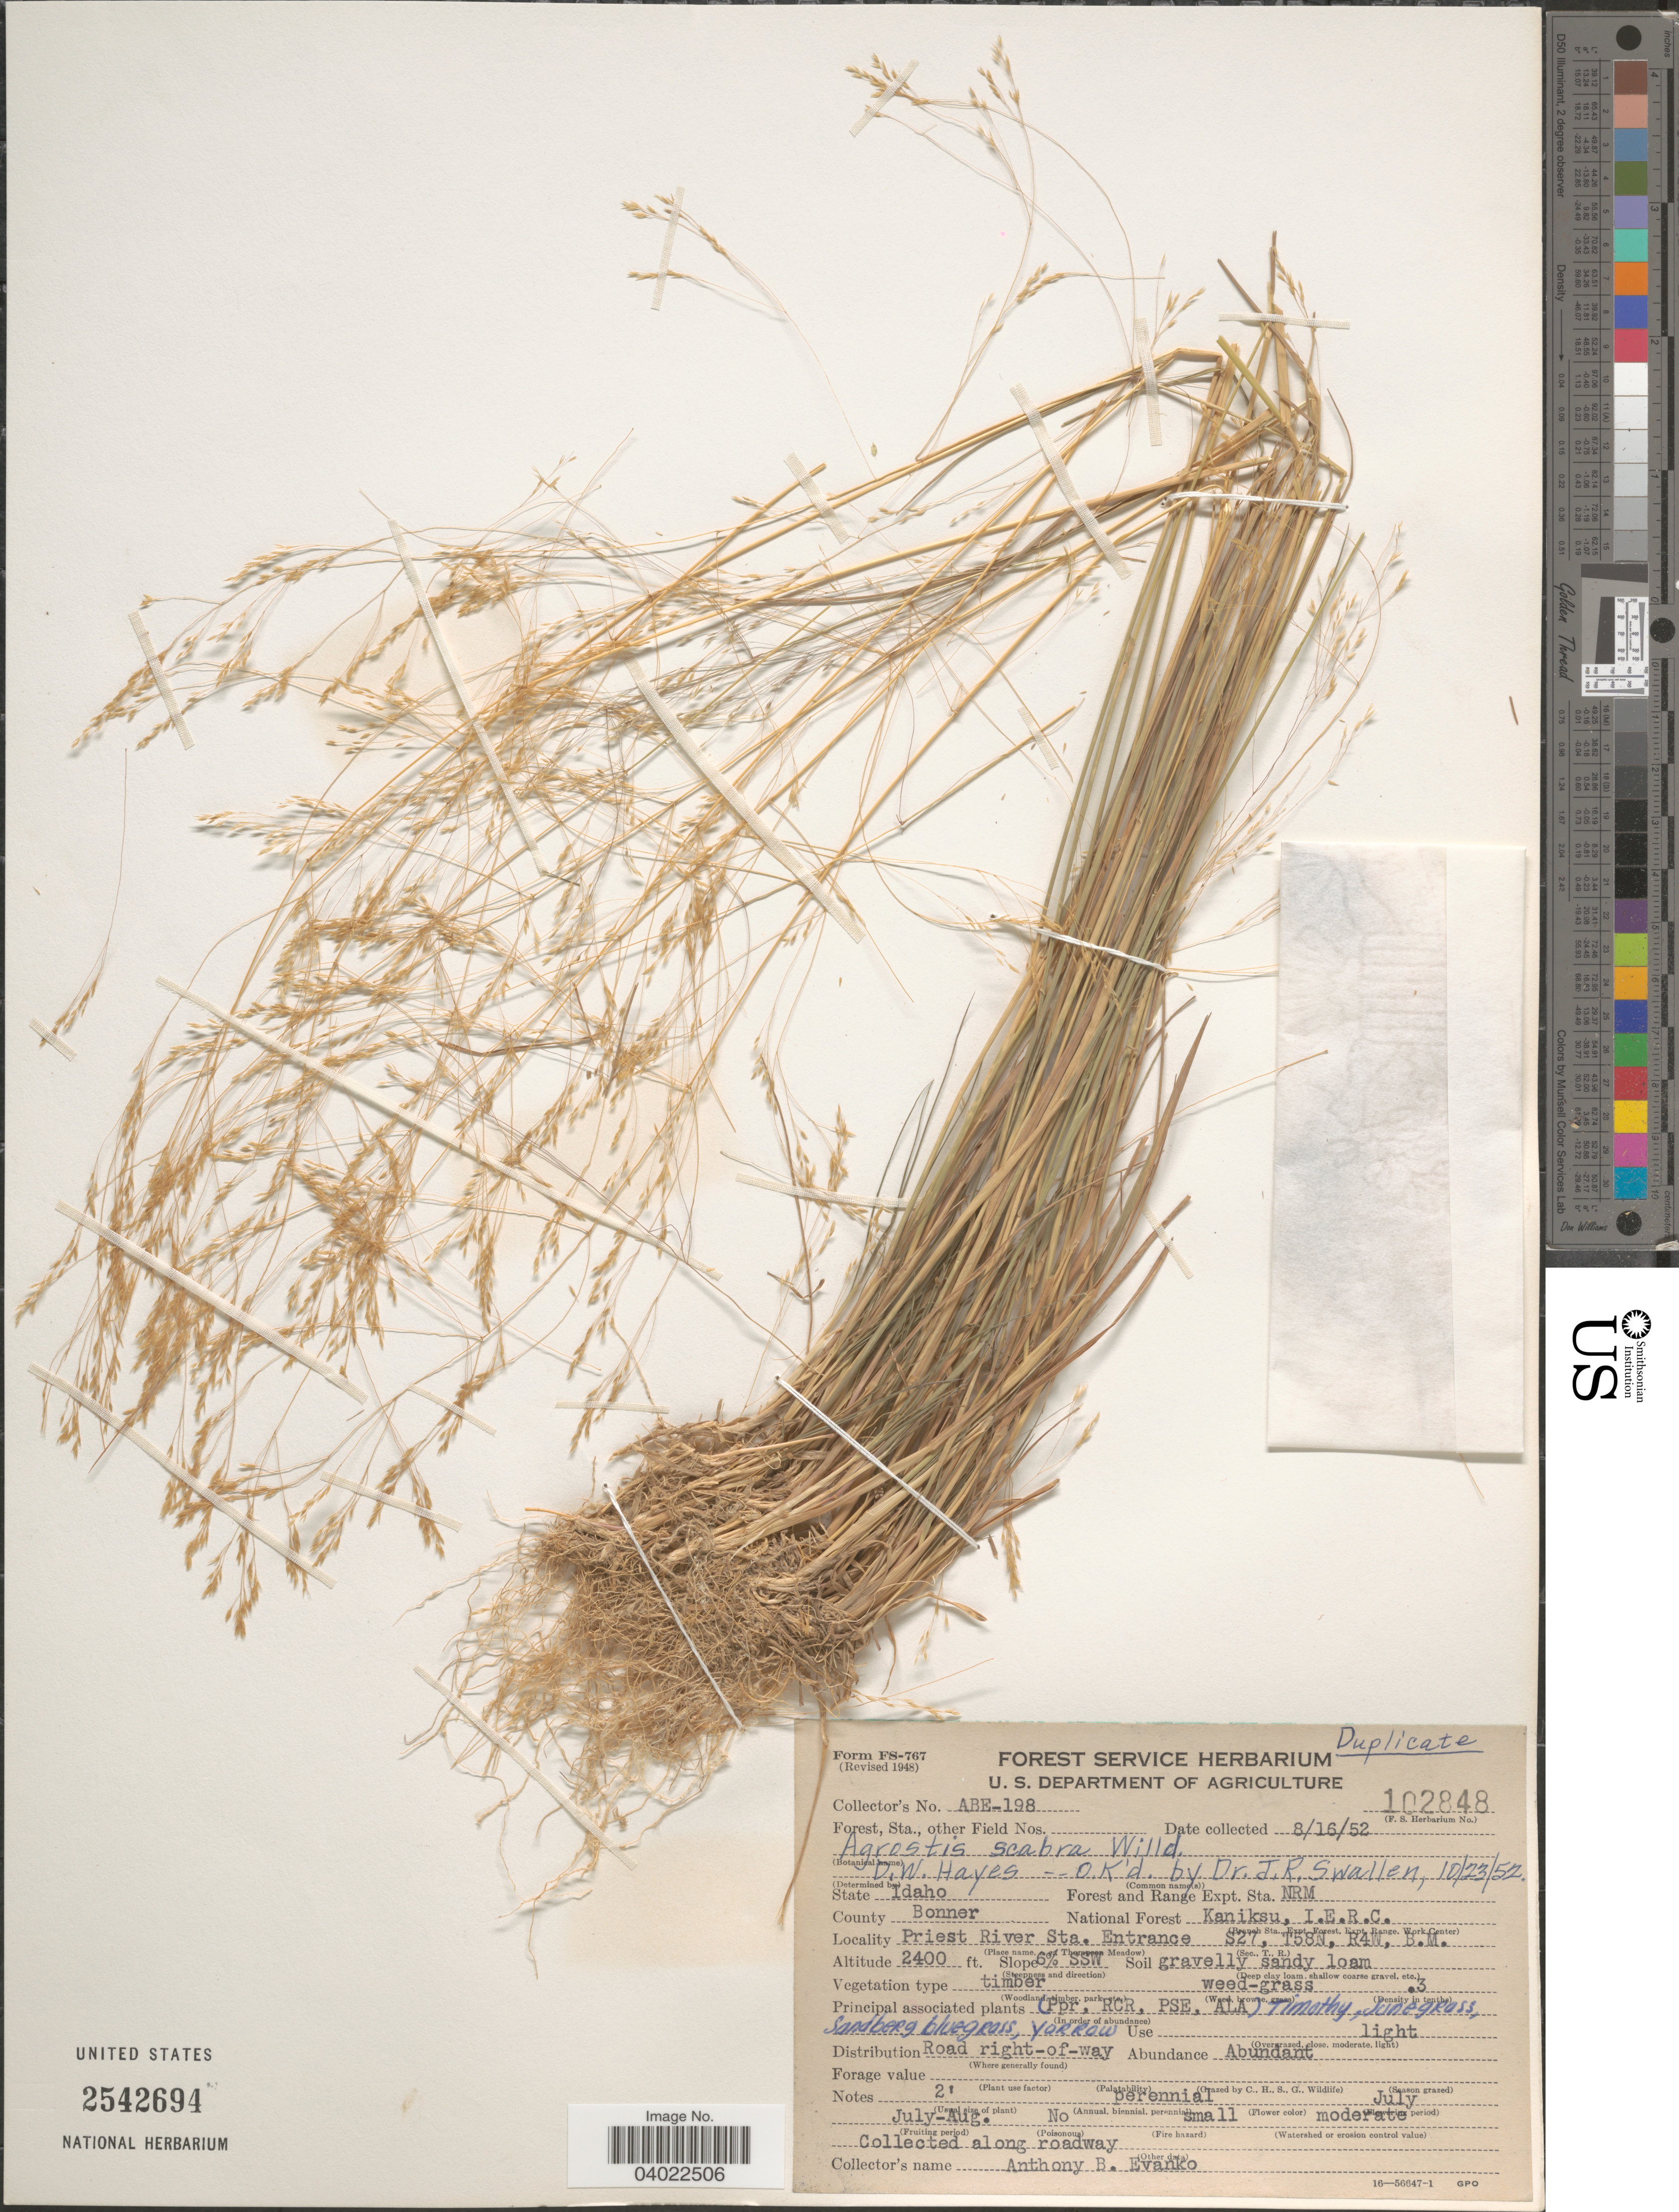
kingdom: Plantae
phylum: Tracheophyta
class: Liliopsida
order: Poales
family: Poaceae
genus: Agrostis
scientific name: Agrostis scabra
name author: Willd.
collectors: A. Evanko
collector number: ABE-198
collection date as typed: Transcribed d/m/y: 16/8/52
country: United States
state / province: Idaho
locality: Forest and Range Expt. Sta. NRM. National Forest Kaniksu, I.E.R.C. Priest River Sta. Entrance S27, T58N, R4W, B. M. Slope 6% SSW.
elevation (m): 732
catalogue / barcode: US 2542694